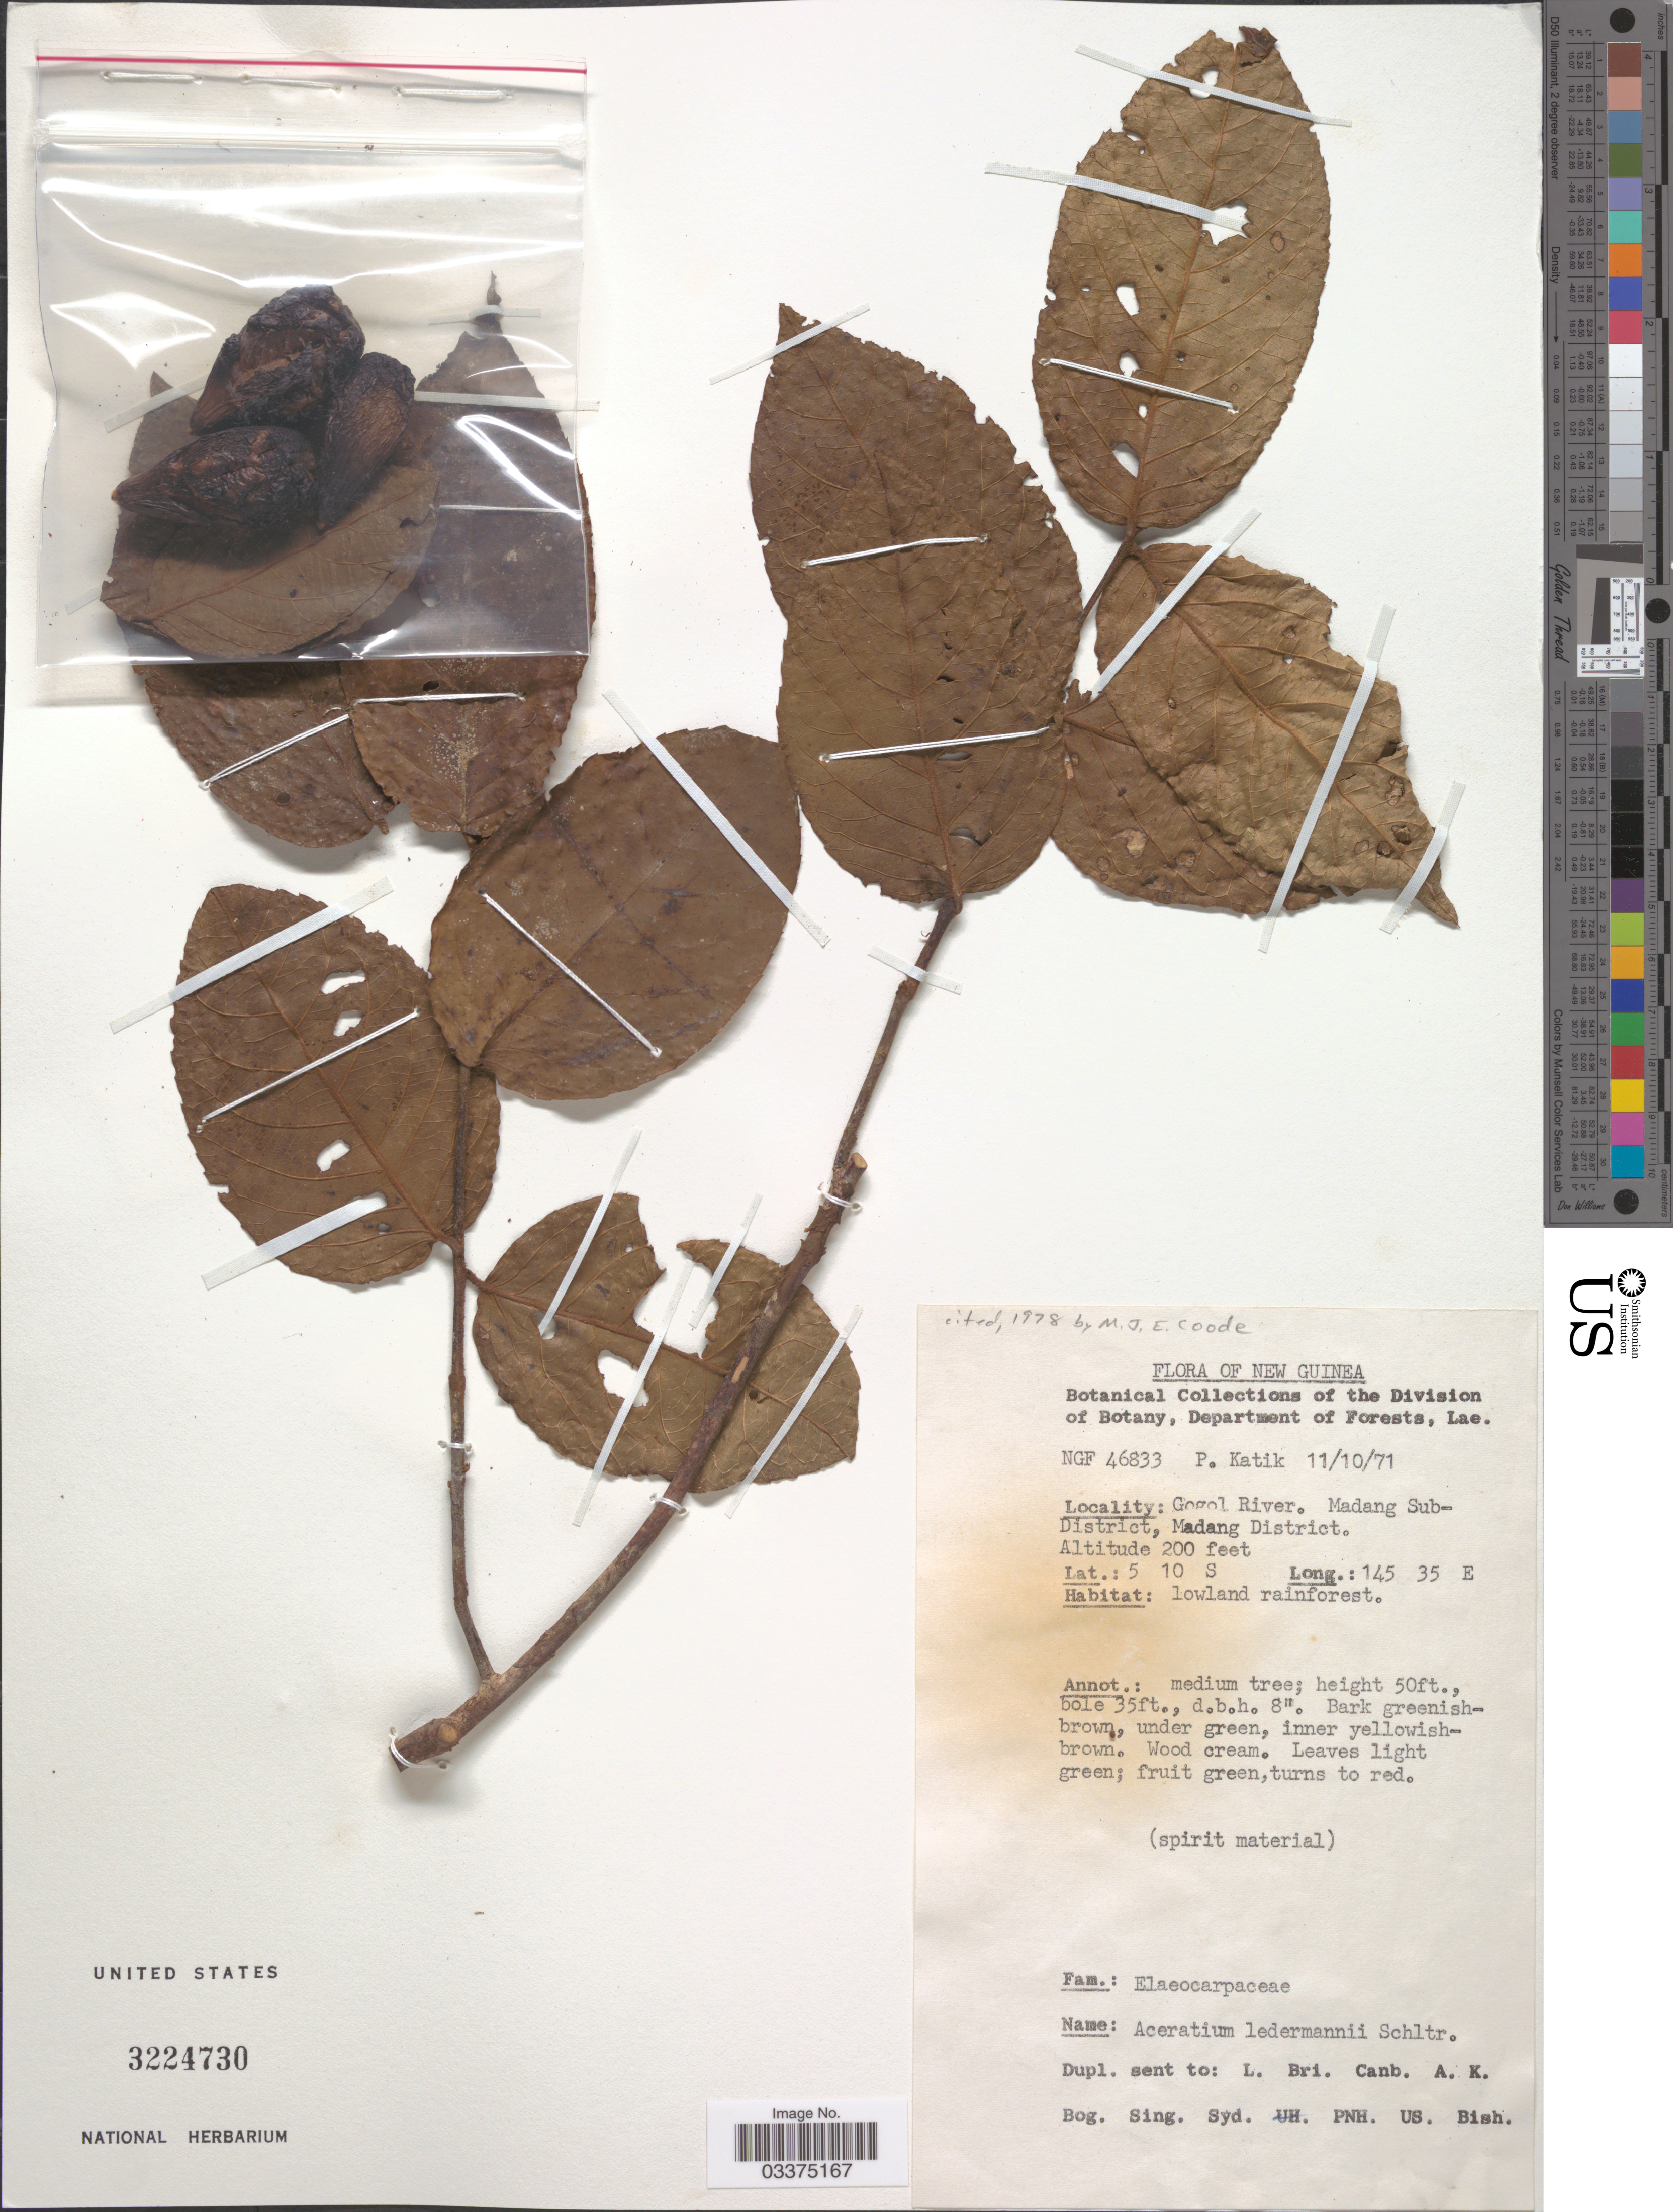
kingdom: Plantae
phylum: Tracheophyta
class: Magnoliopsida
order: Oxalidales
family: Elaeocarpaceae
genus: Aceratium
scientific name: Aceratium ledermannii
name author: Schltr.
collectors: P. Katik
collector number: NGF 46833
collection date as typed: Transcribed d/m/y: 11/10/71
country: Papua New Guinea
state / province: Madang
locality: New Guinea. Gogol River. Madang Sub-District, Madang District.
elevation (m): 61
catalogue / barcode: US 3224730